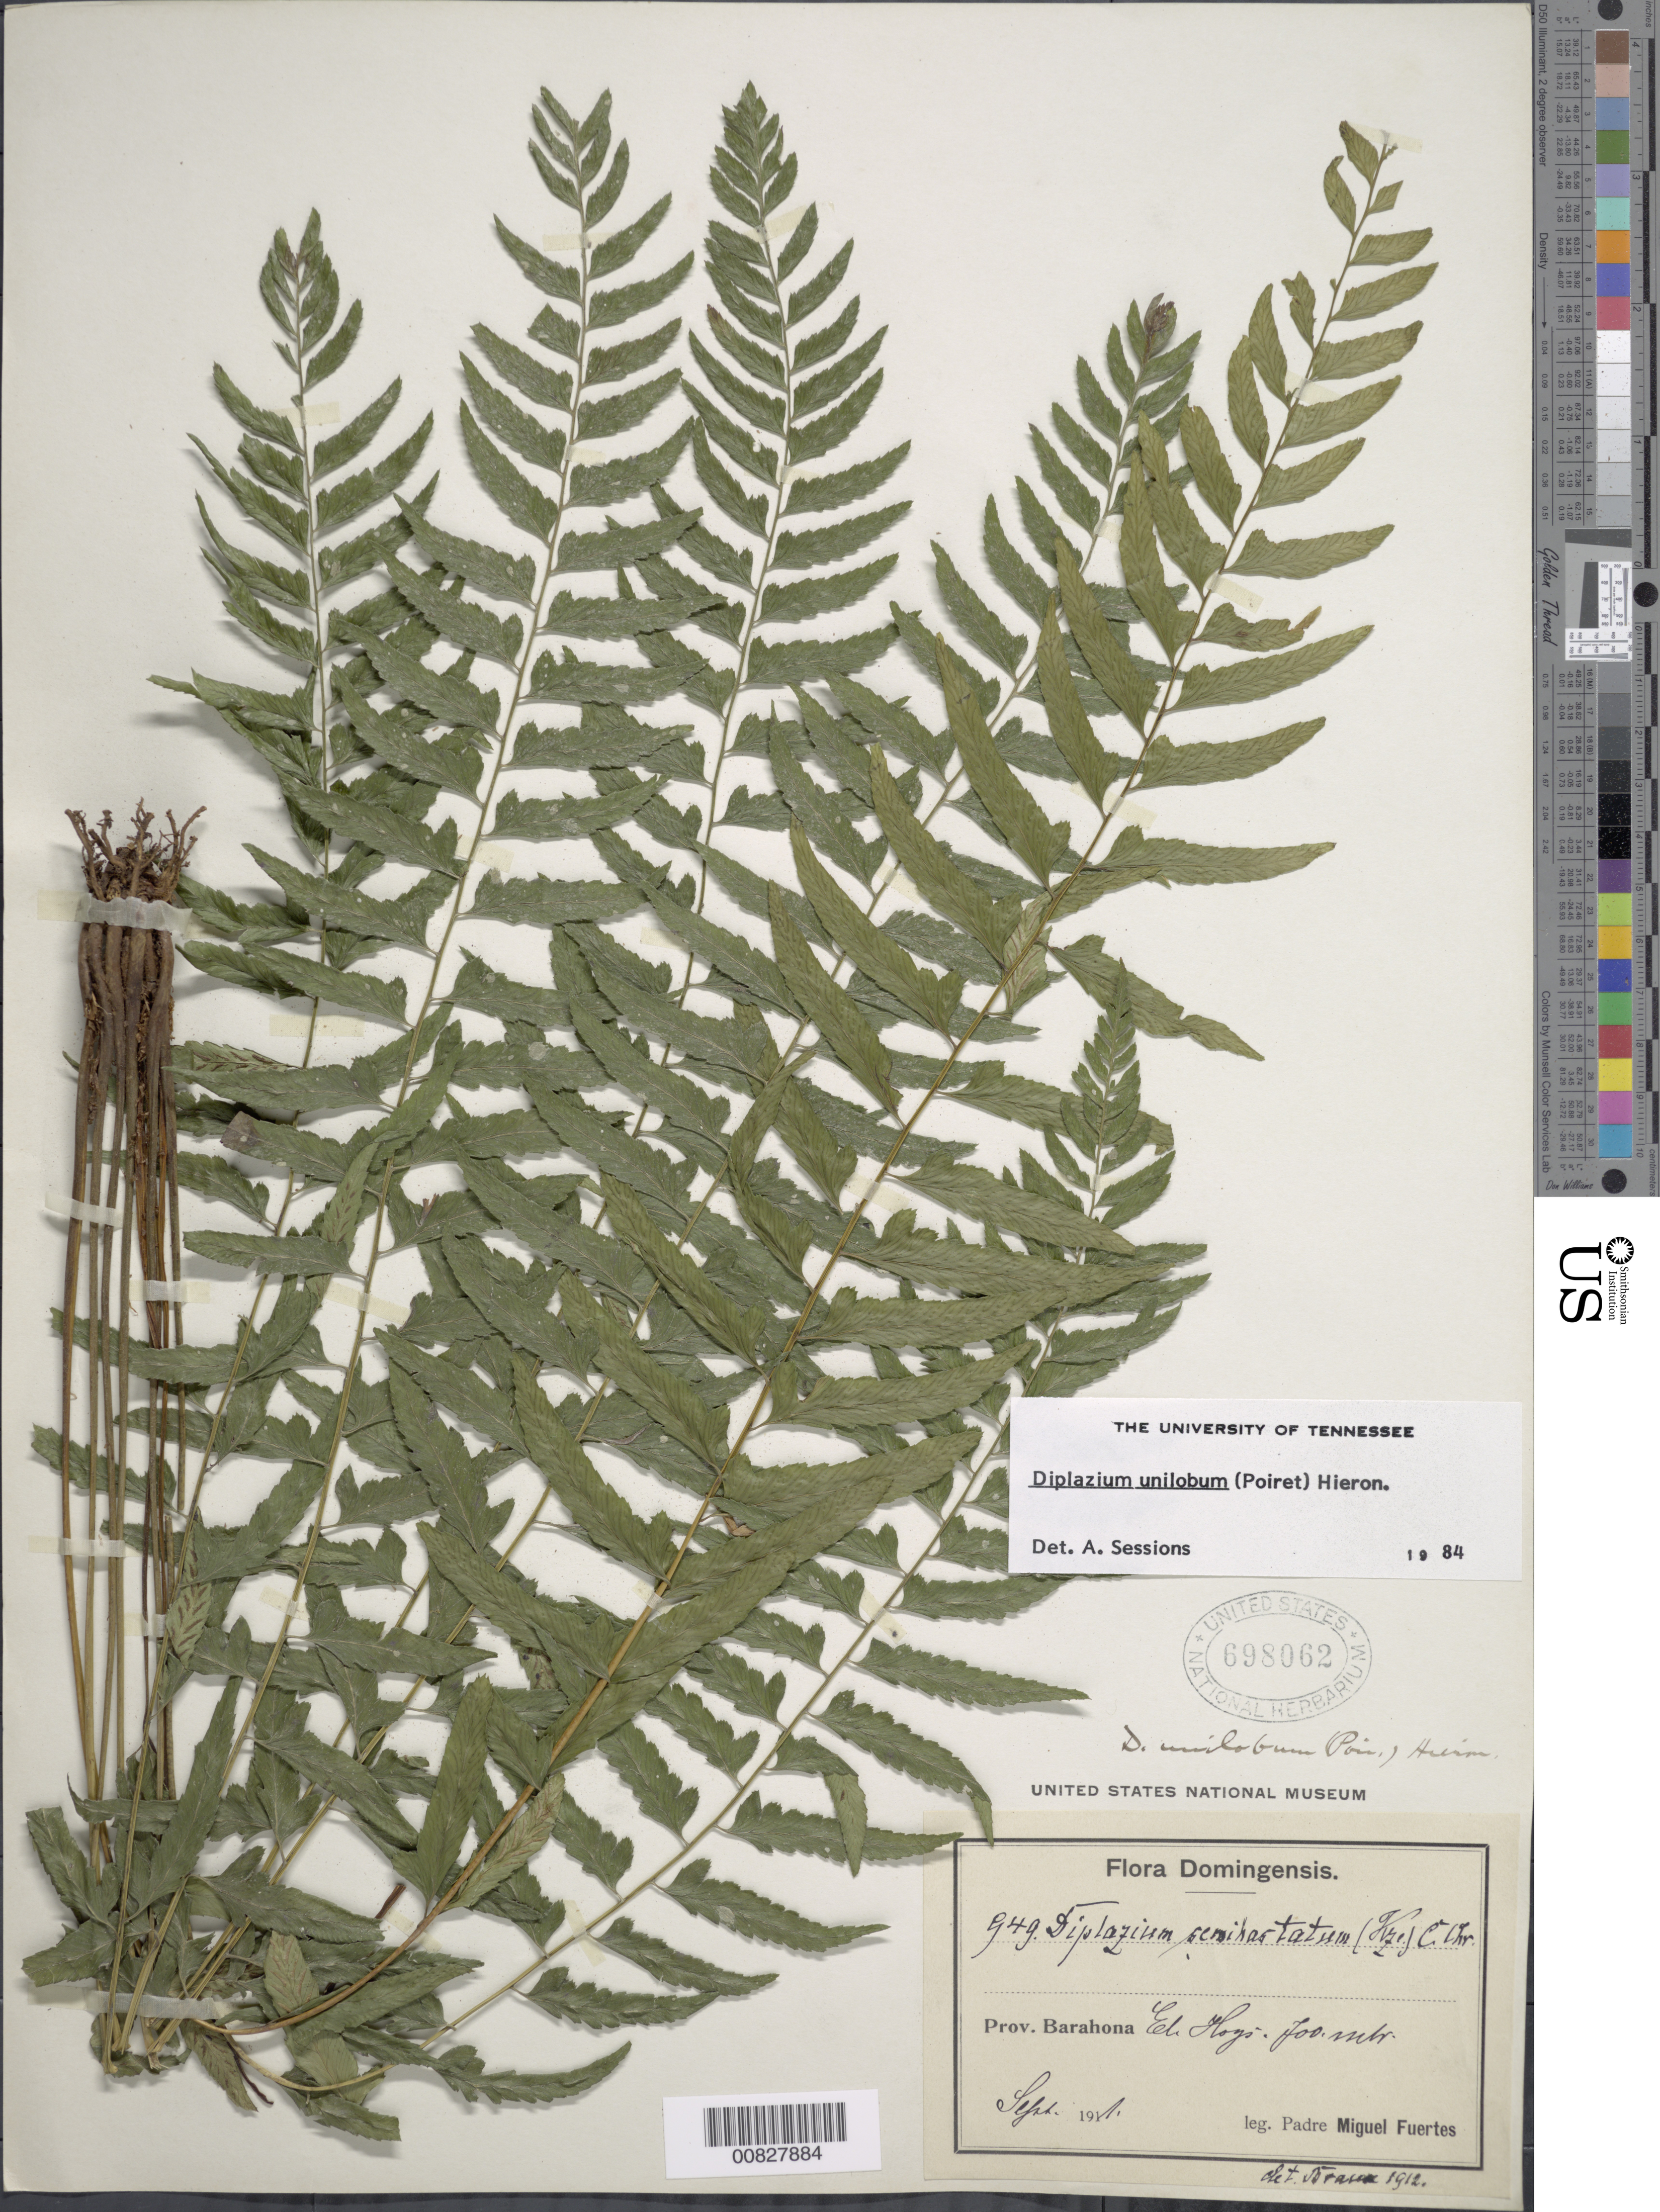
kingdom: Plantae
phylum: Tracheophyta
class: Polypodiopsida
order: Polypodiales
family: Athyriaceae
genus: Diplazium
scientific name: Diplazium cristatum x D. unilobum (Poir.) Hieron.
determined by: Sánchez, C.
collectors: M. D. Fuertes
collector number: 949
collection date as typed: Sep 1911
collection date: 1911-09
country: Dominican Republic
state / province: Barahona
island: Hispaniola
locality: El Hoyo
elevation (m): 700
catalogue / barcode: US 698062